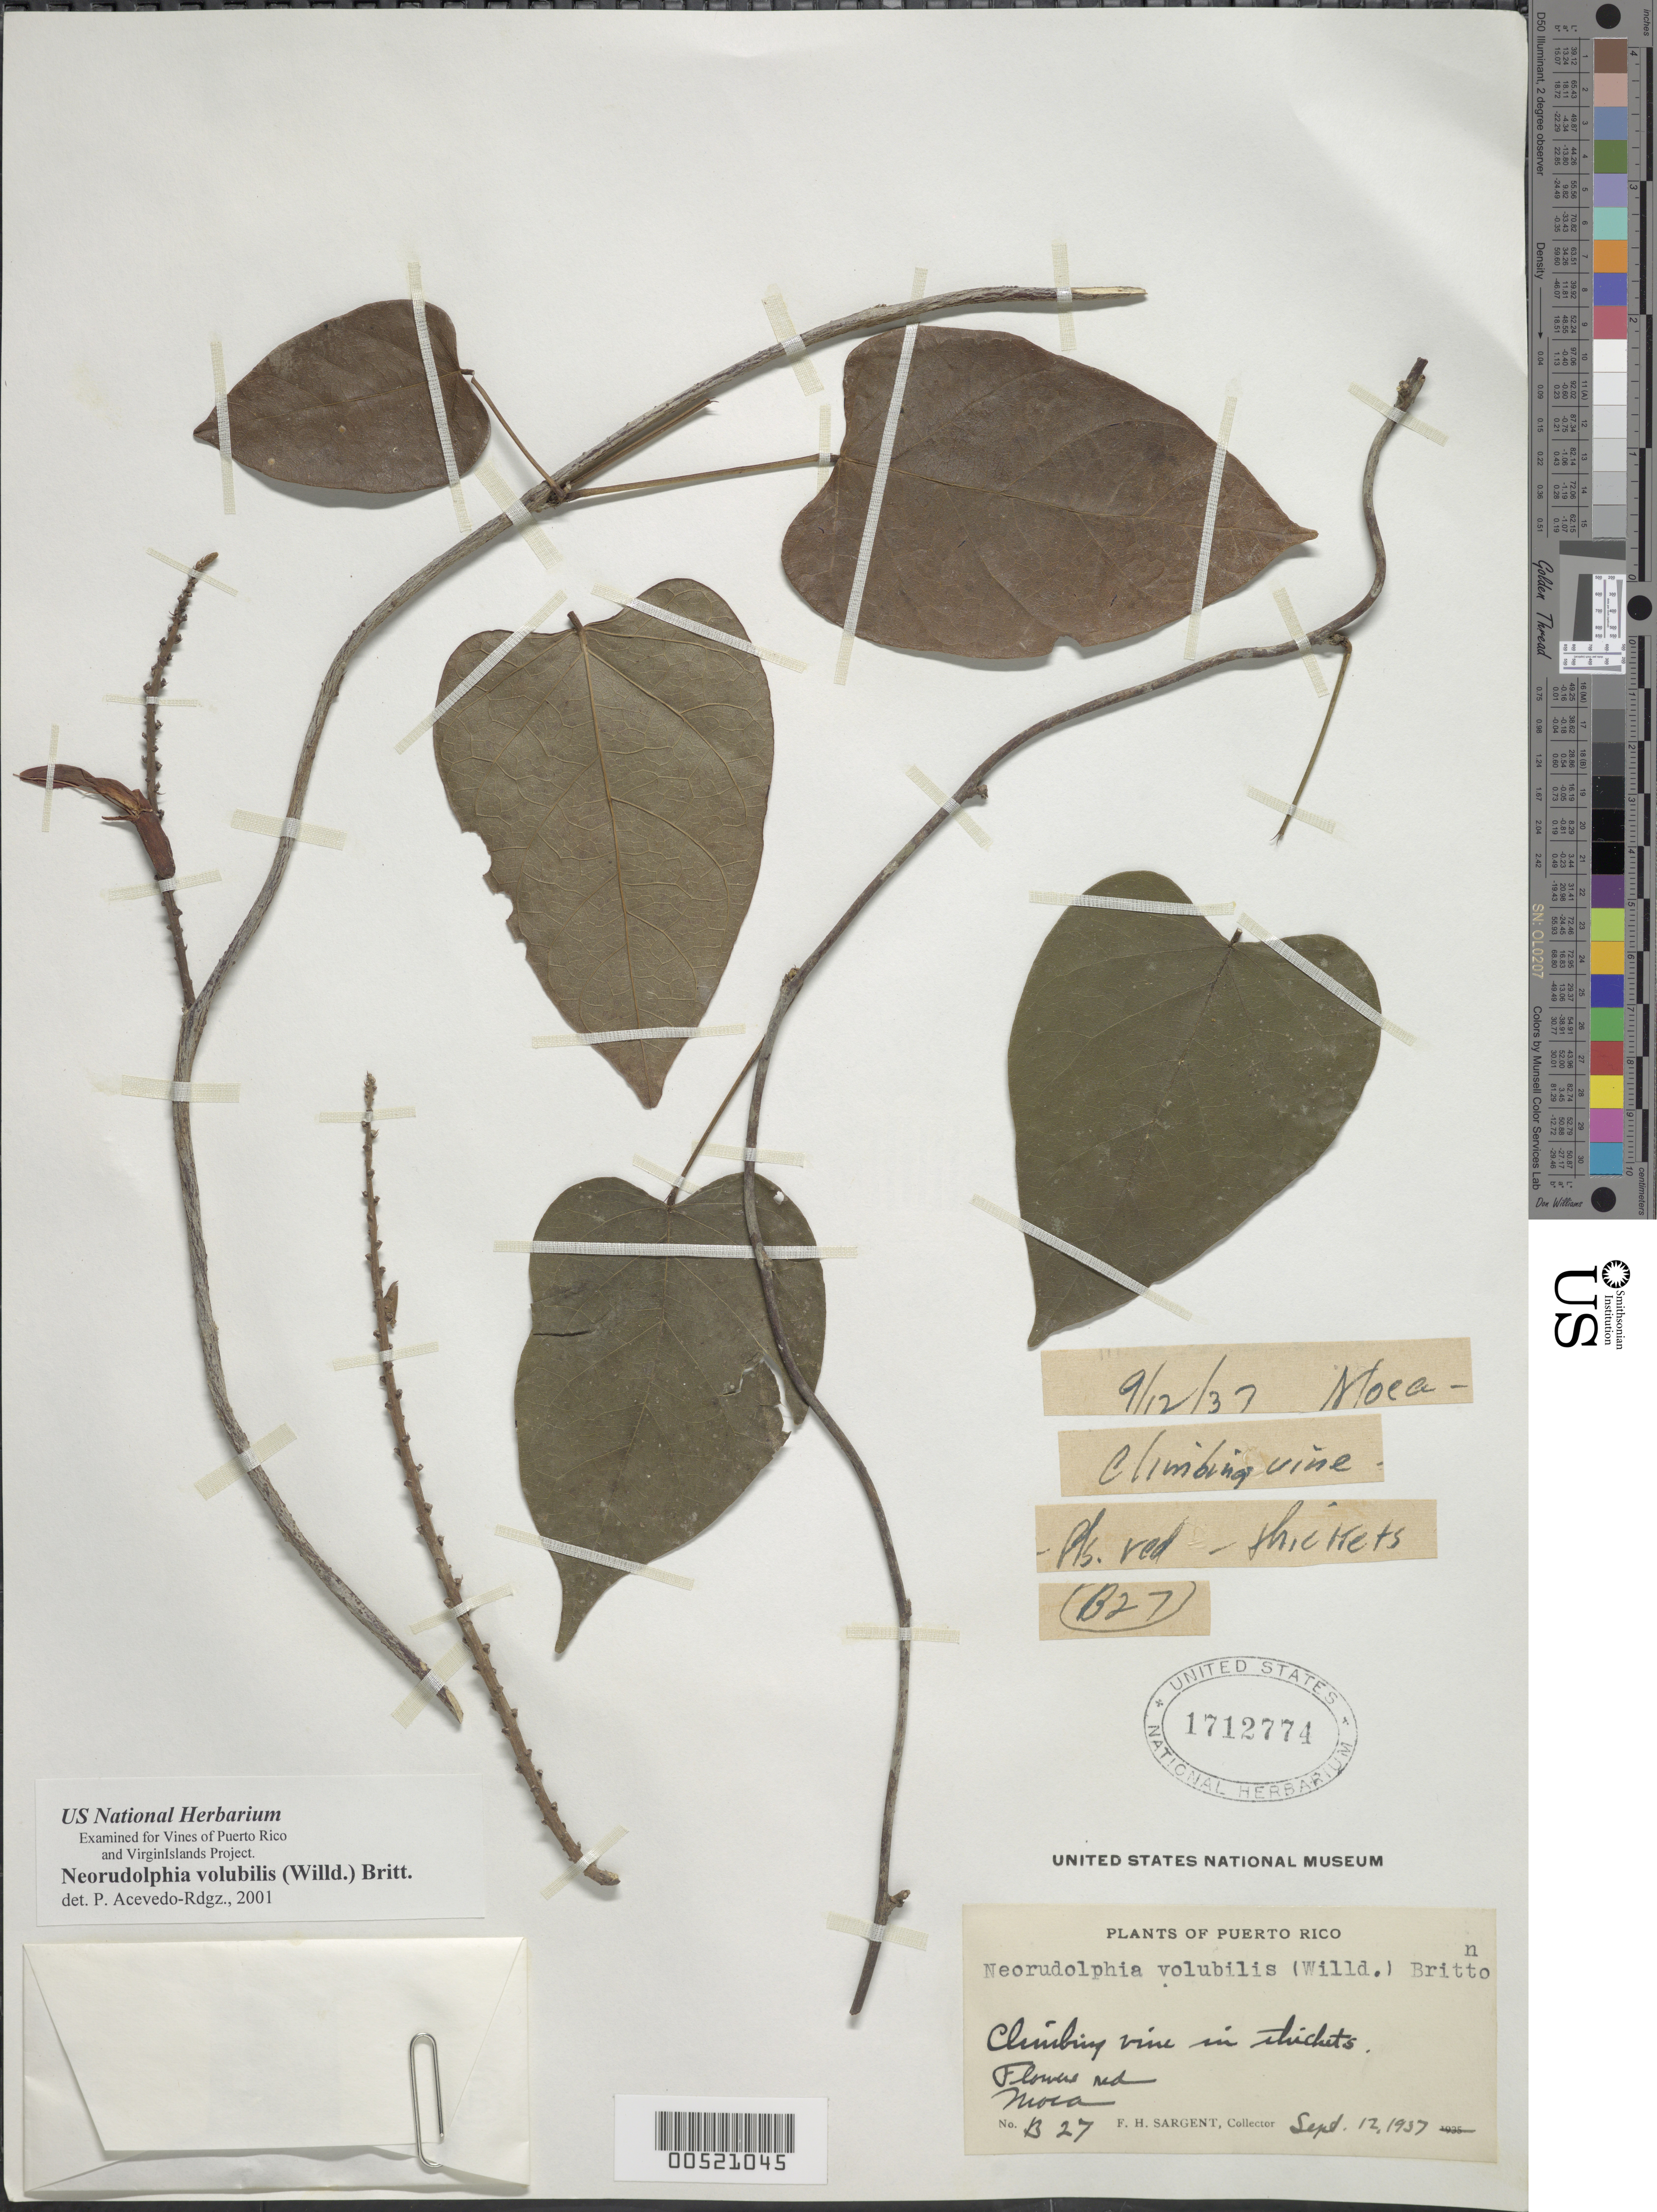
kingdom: Plantae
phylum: Tracheophyta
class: Magnoliopsida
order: Fabales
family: Fabaceae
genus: Rhodopis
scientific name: Rhodopis volubilis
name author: (Willd.) L.P. Queiroz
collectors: F. H. Sargent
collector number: B27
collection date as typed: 12 Sep 1937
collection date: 1937-09-12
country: Puerto Rico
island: Greater Antilles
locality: Moca. In thickets.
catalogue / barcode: US 1712774